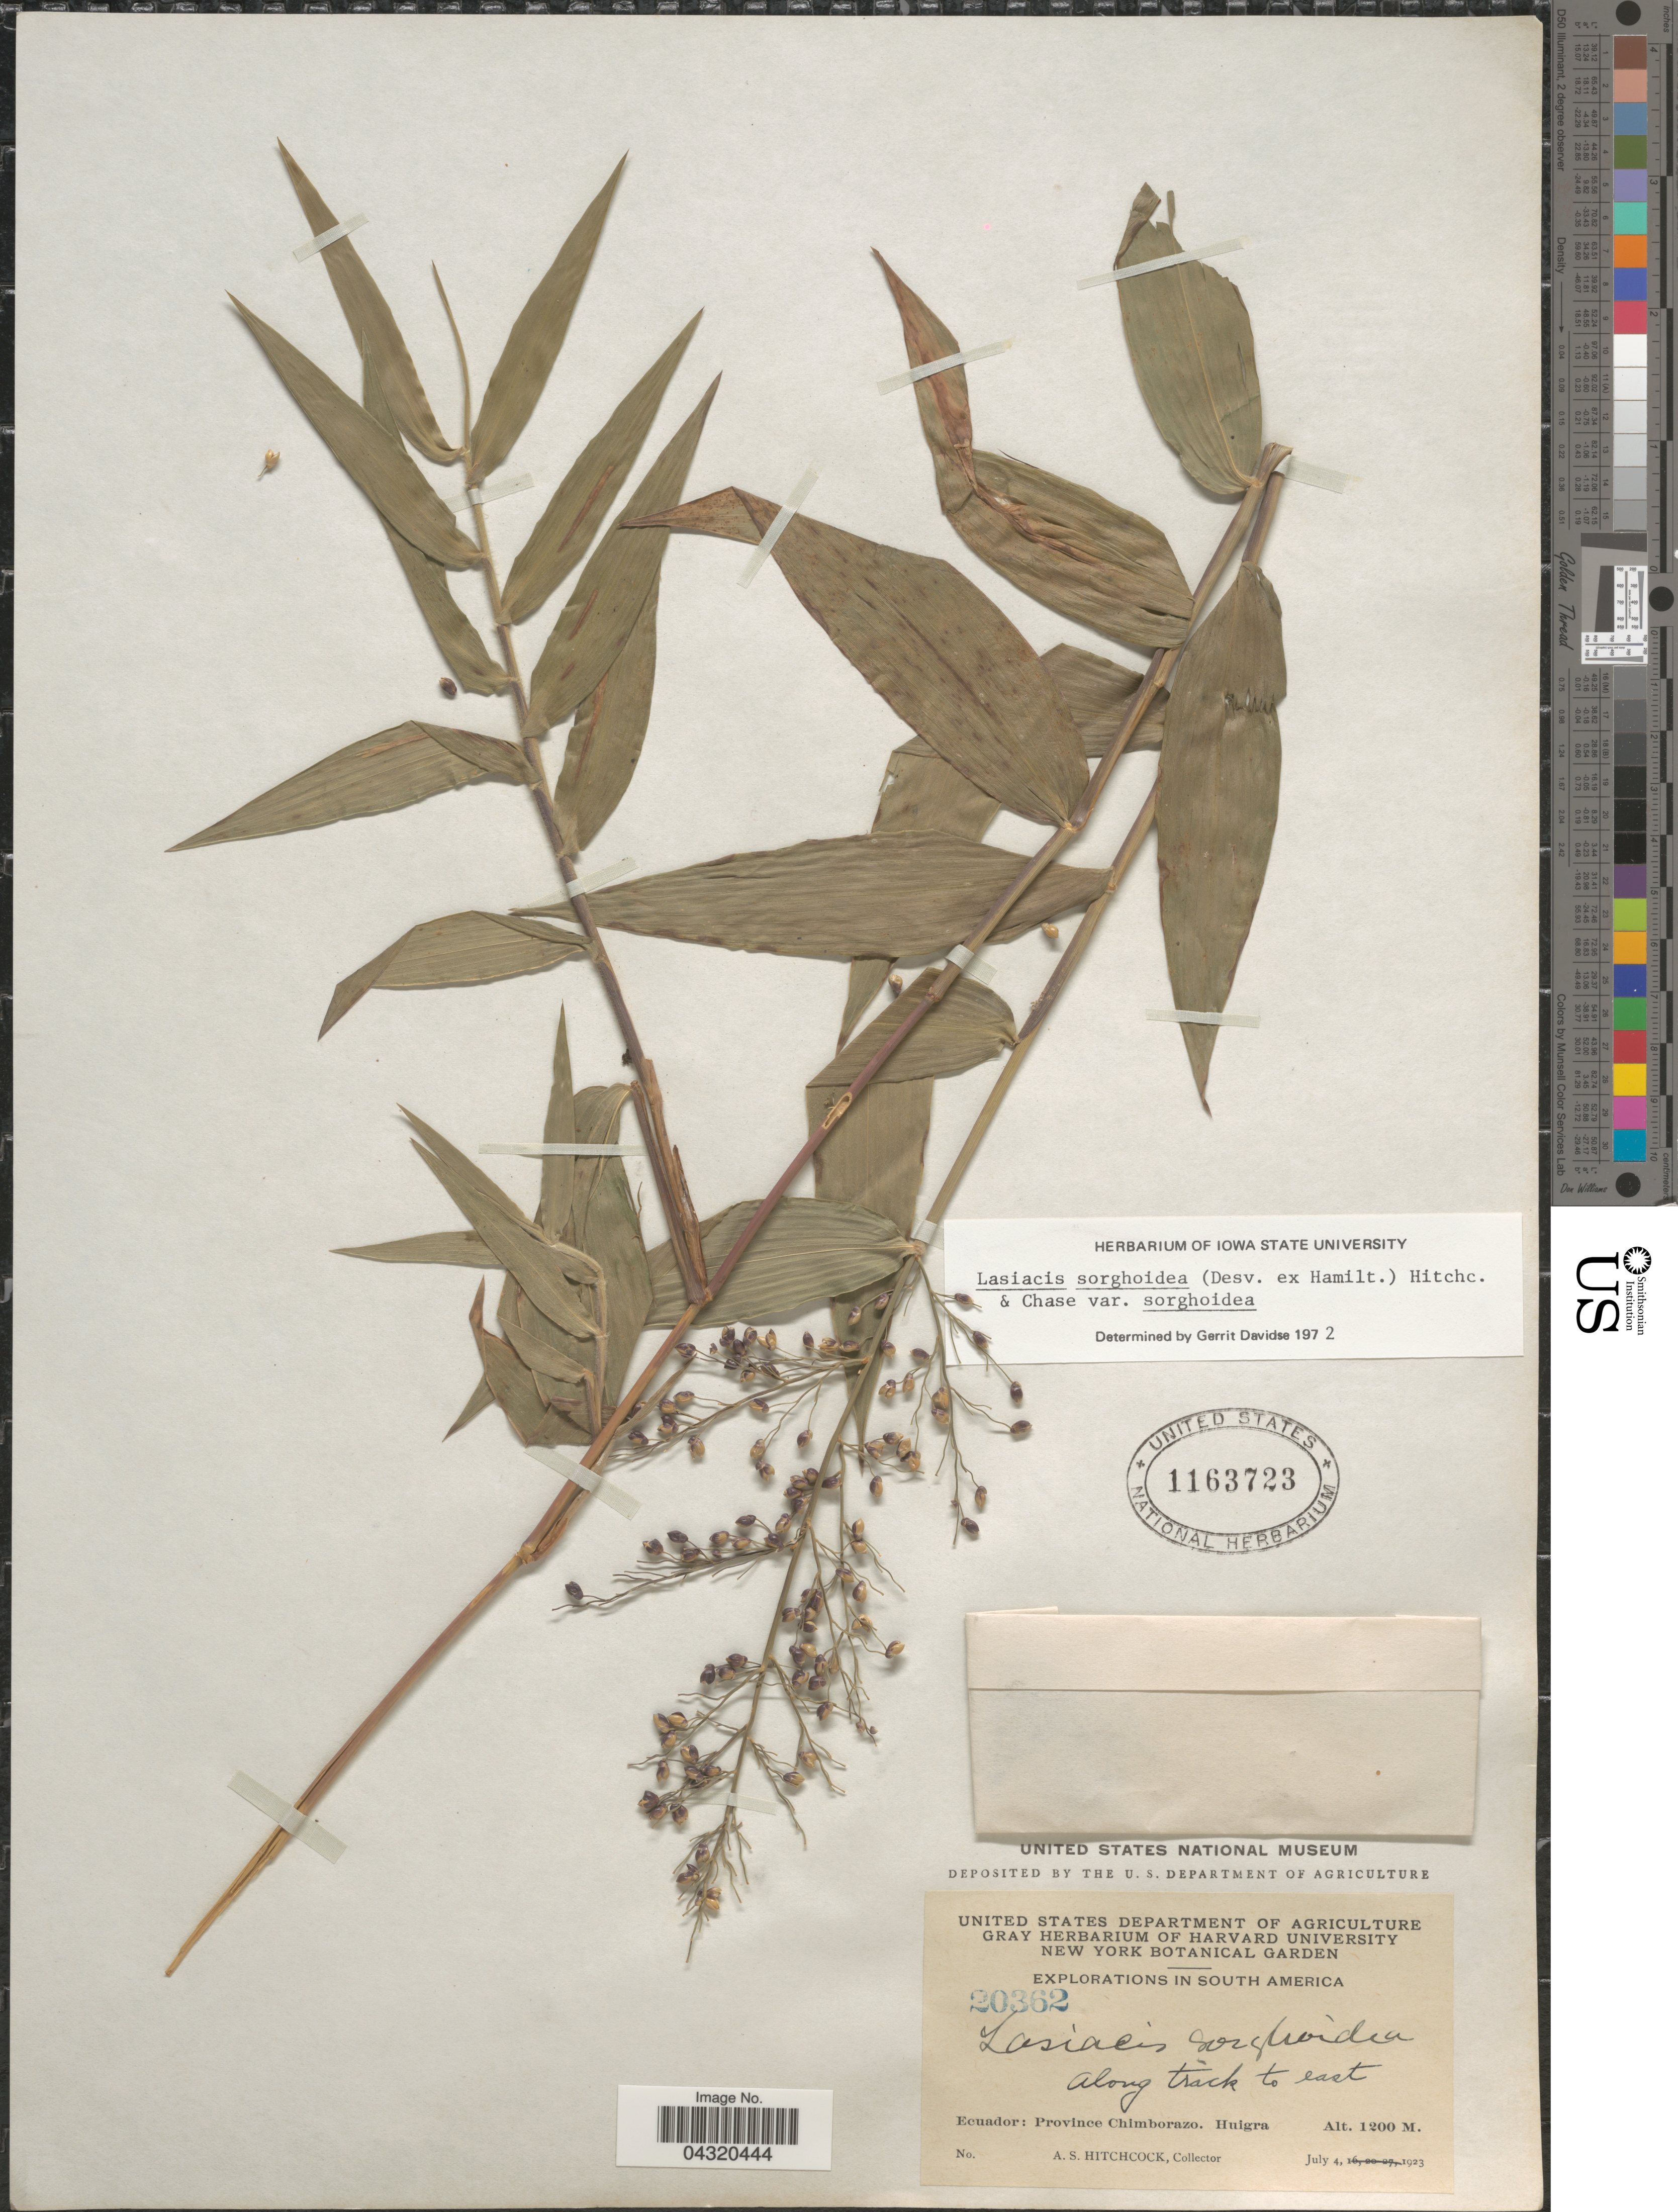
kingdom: Plantae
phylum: Tracheophyta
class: Liliopsida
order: Poales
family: Poaceae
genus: Lasiacis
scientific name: Lasiacis sorghoidea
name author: (Desv. ex Ham.) Hitchc. & Chase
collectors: A. S. Hitchcock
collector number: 20362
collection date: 1923-07-04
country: Ecuador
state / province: Chimborazo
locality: Explorations in South America. Along track to east. Huigra.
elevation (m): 1200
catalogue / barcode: US 1163723